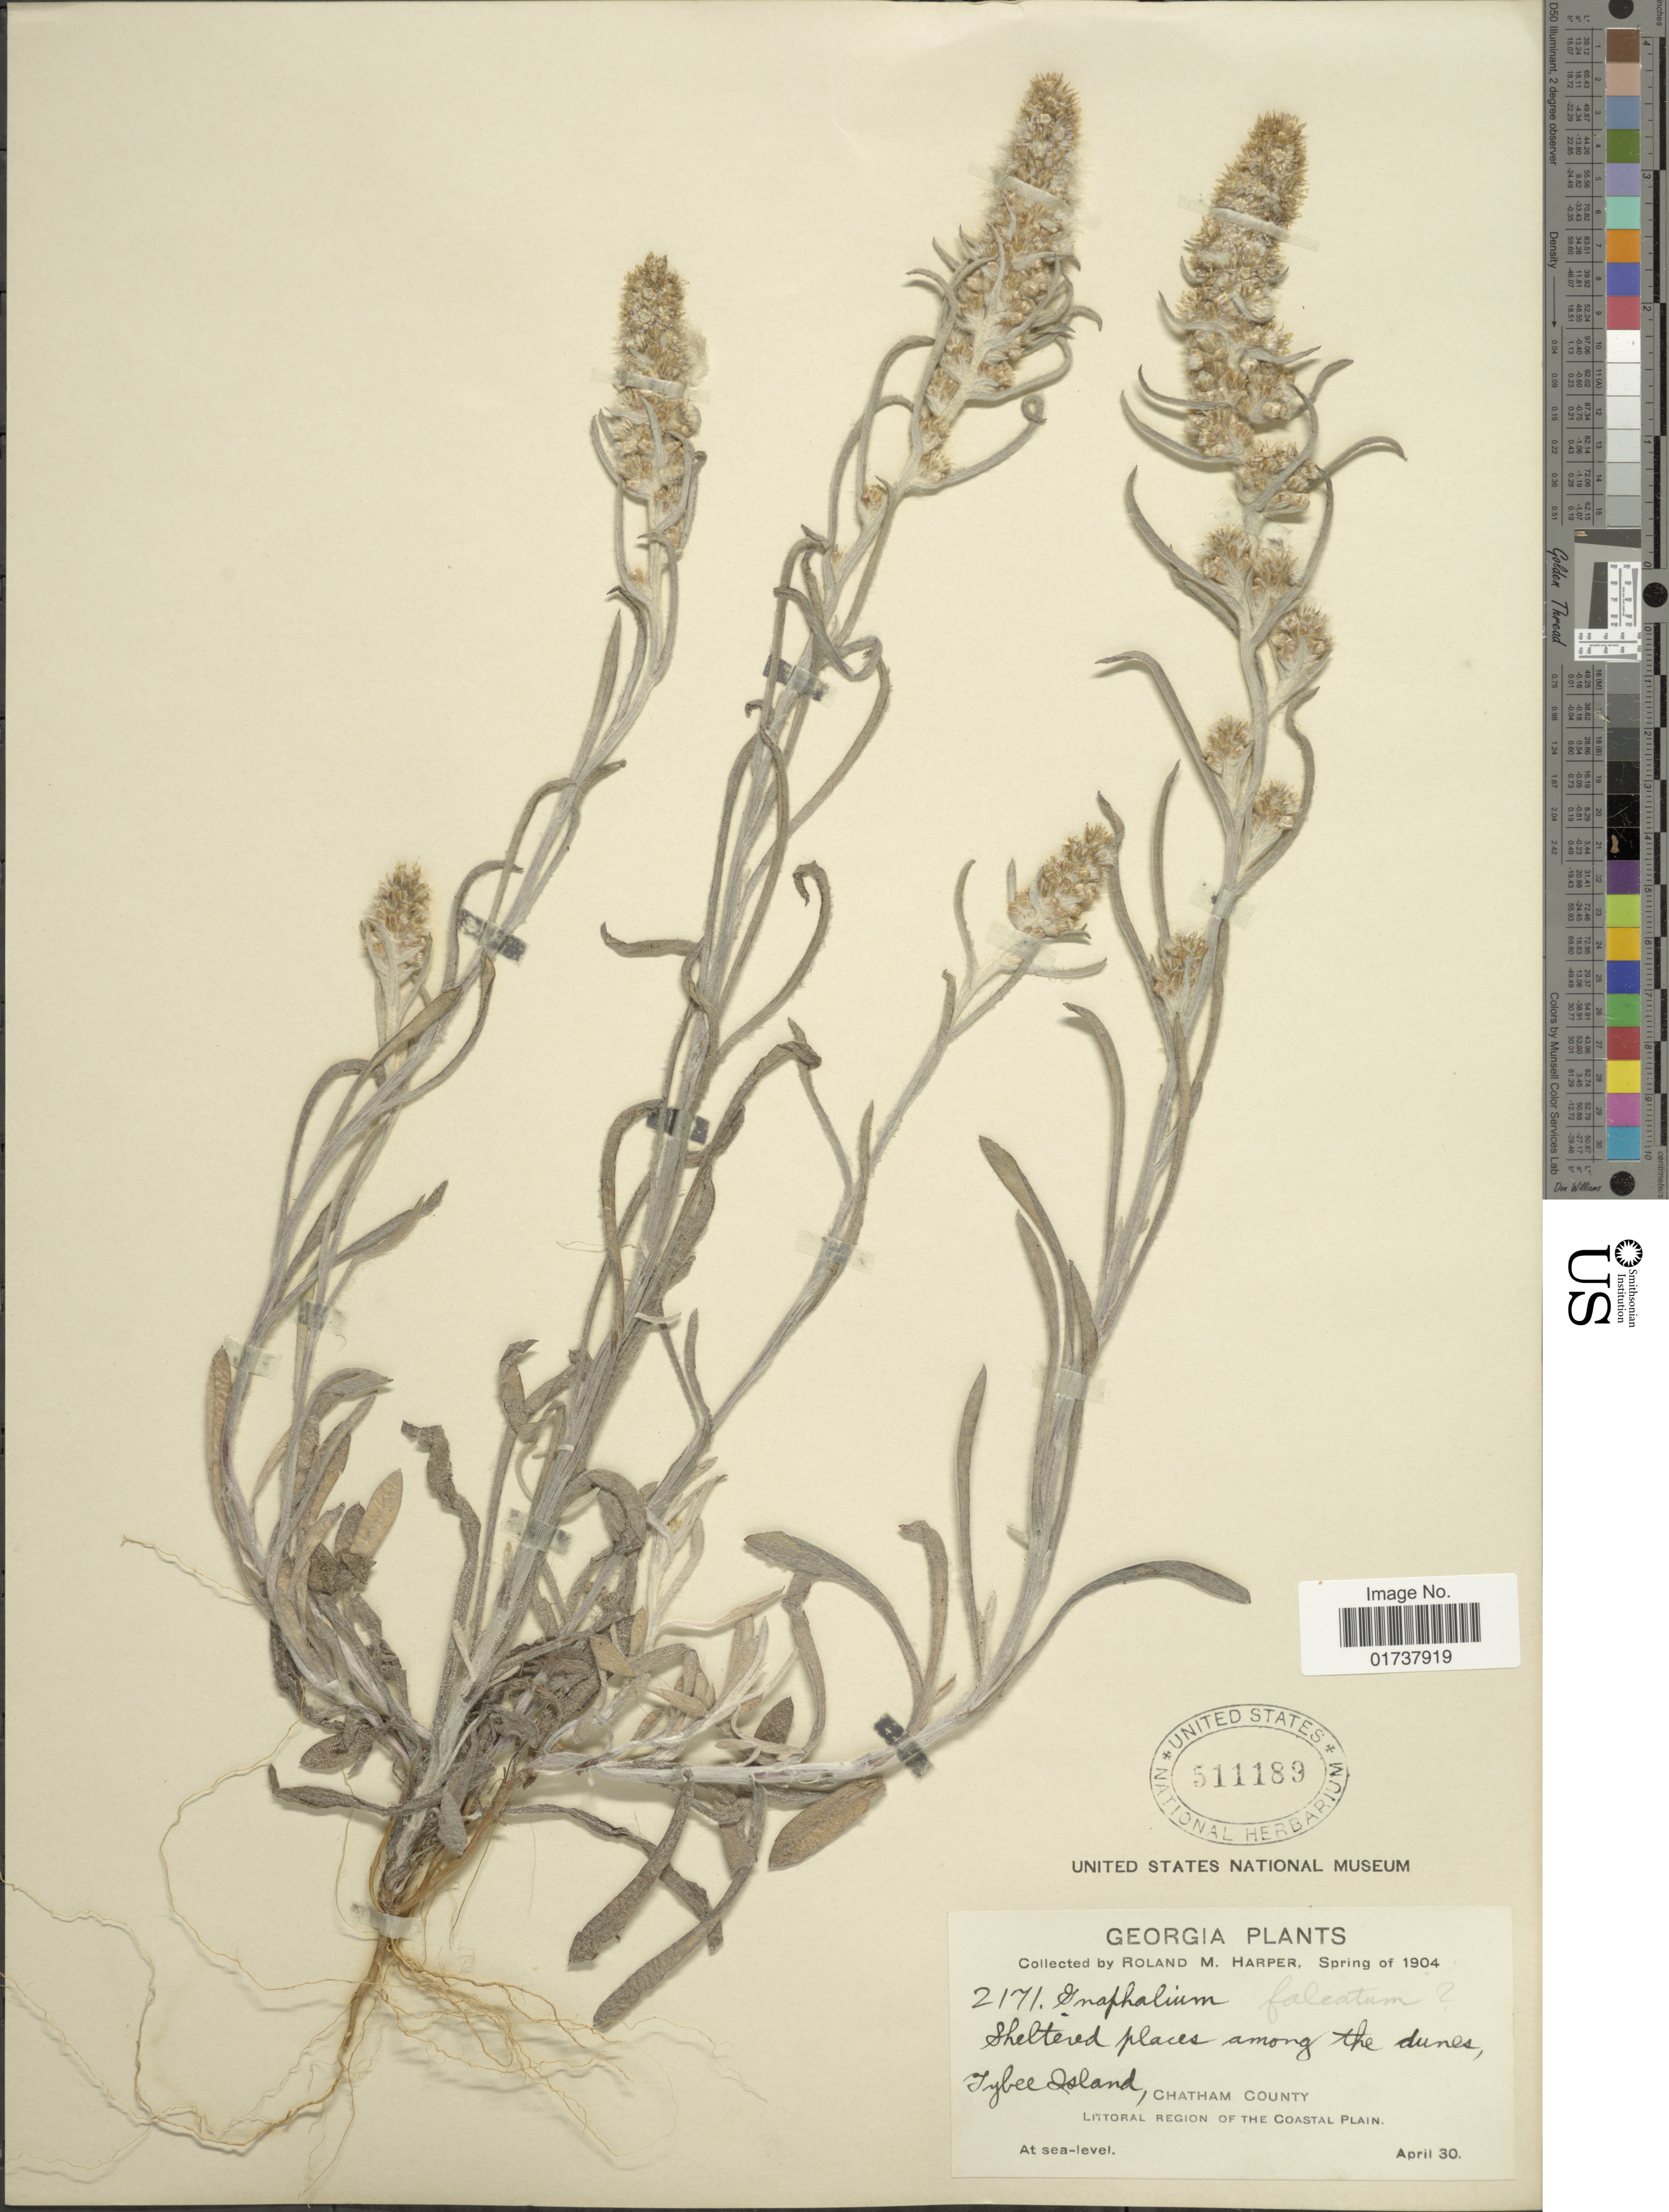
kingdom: Plantae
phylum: Tracheophyta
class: Magnoliopsida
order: Asterales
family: Asteraceae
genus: Gamochaeta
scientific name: Gamochaeta falcata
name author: (Lam.) Cabrera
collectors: R. M. Harper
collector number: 2171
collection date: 1904-04-30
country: United States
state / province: Georgia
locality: Tybee Island, Chatham County, Littoral Region of the Coastal Plain, shelterd places among the dunes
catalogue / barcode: US 511189